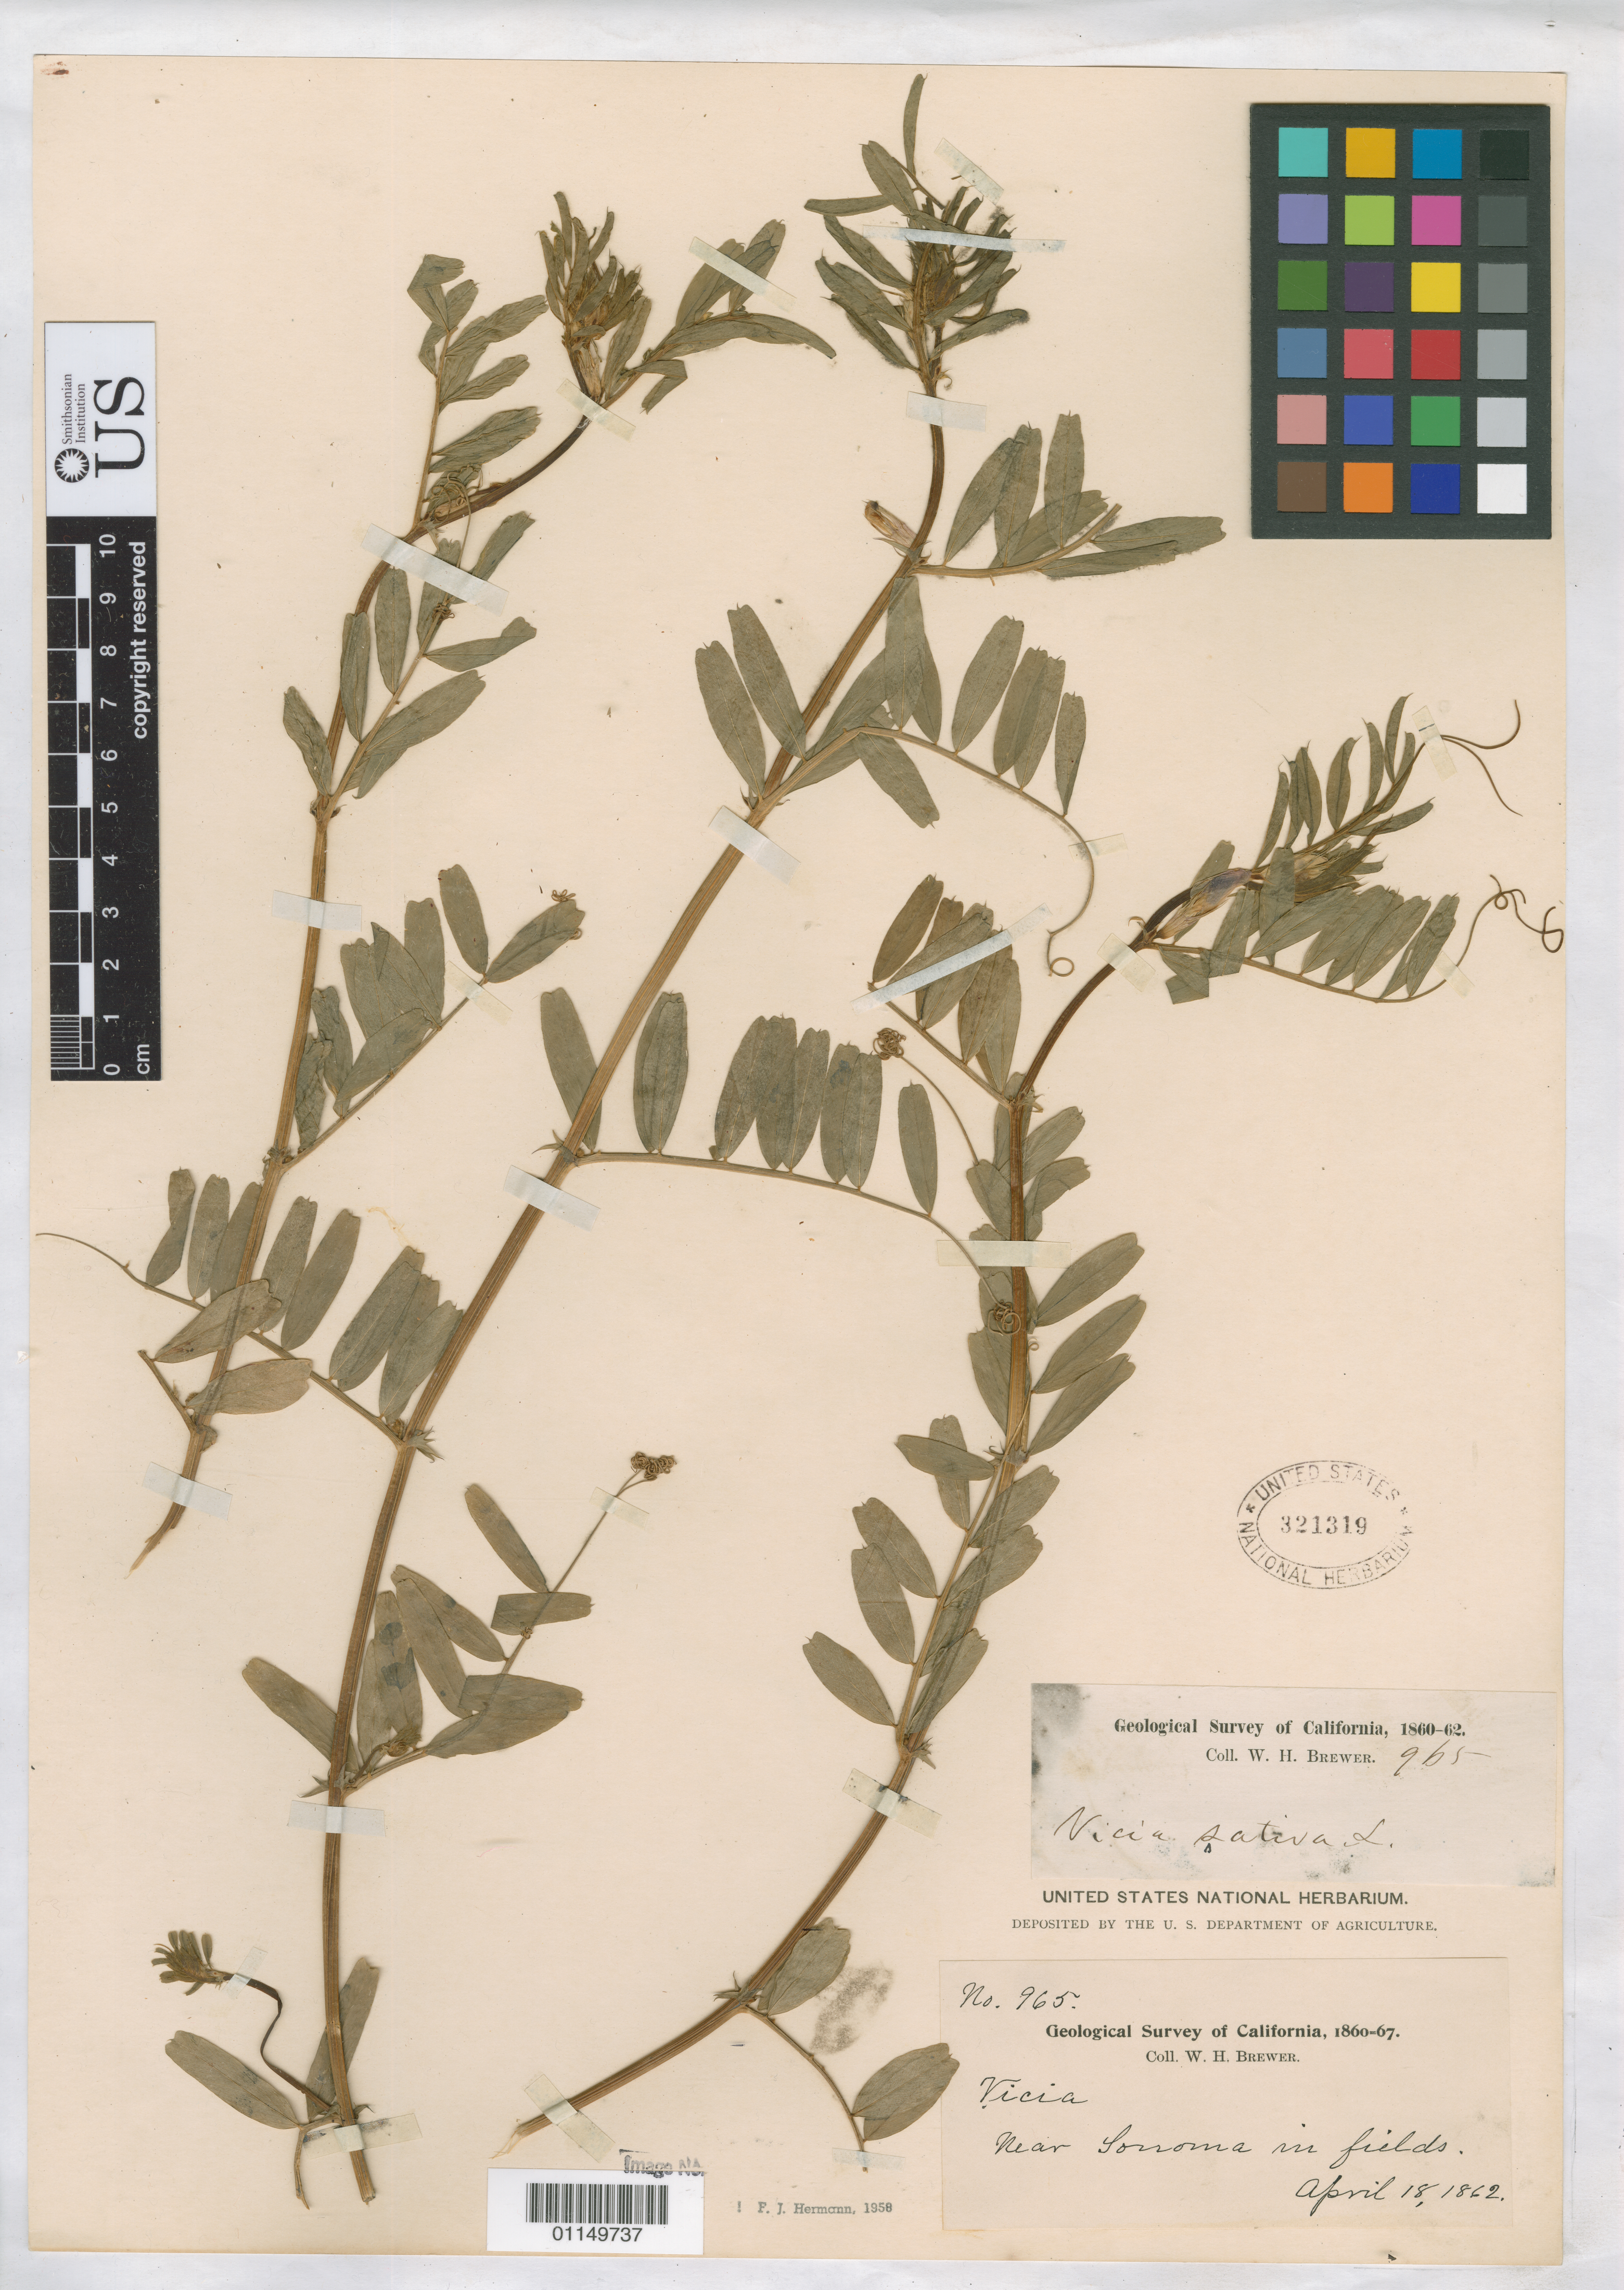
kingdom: Plantae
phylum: Tracheophyta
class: Magnoliopsida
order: Fabales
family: Fabaceae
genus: Vicia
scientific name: Vicia sativa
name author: L.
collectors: W. H. Brewer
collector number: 965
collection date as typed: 18 Apr 1862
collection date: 1862-04-18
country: United States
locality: Near Sonoma in fields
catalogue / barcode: US 321319